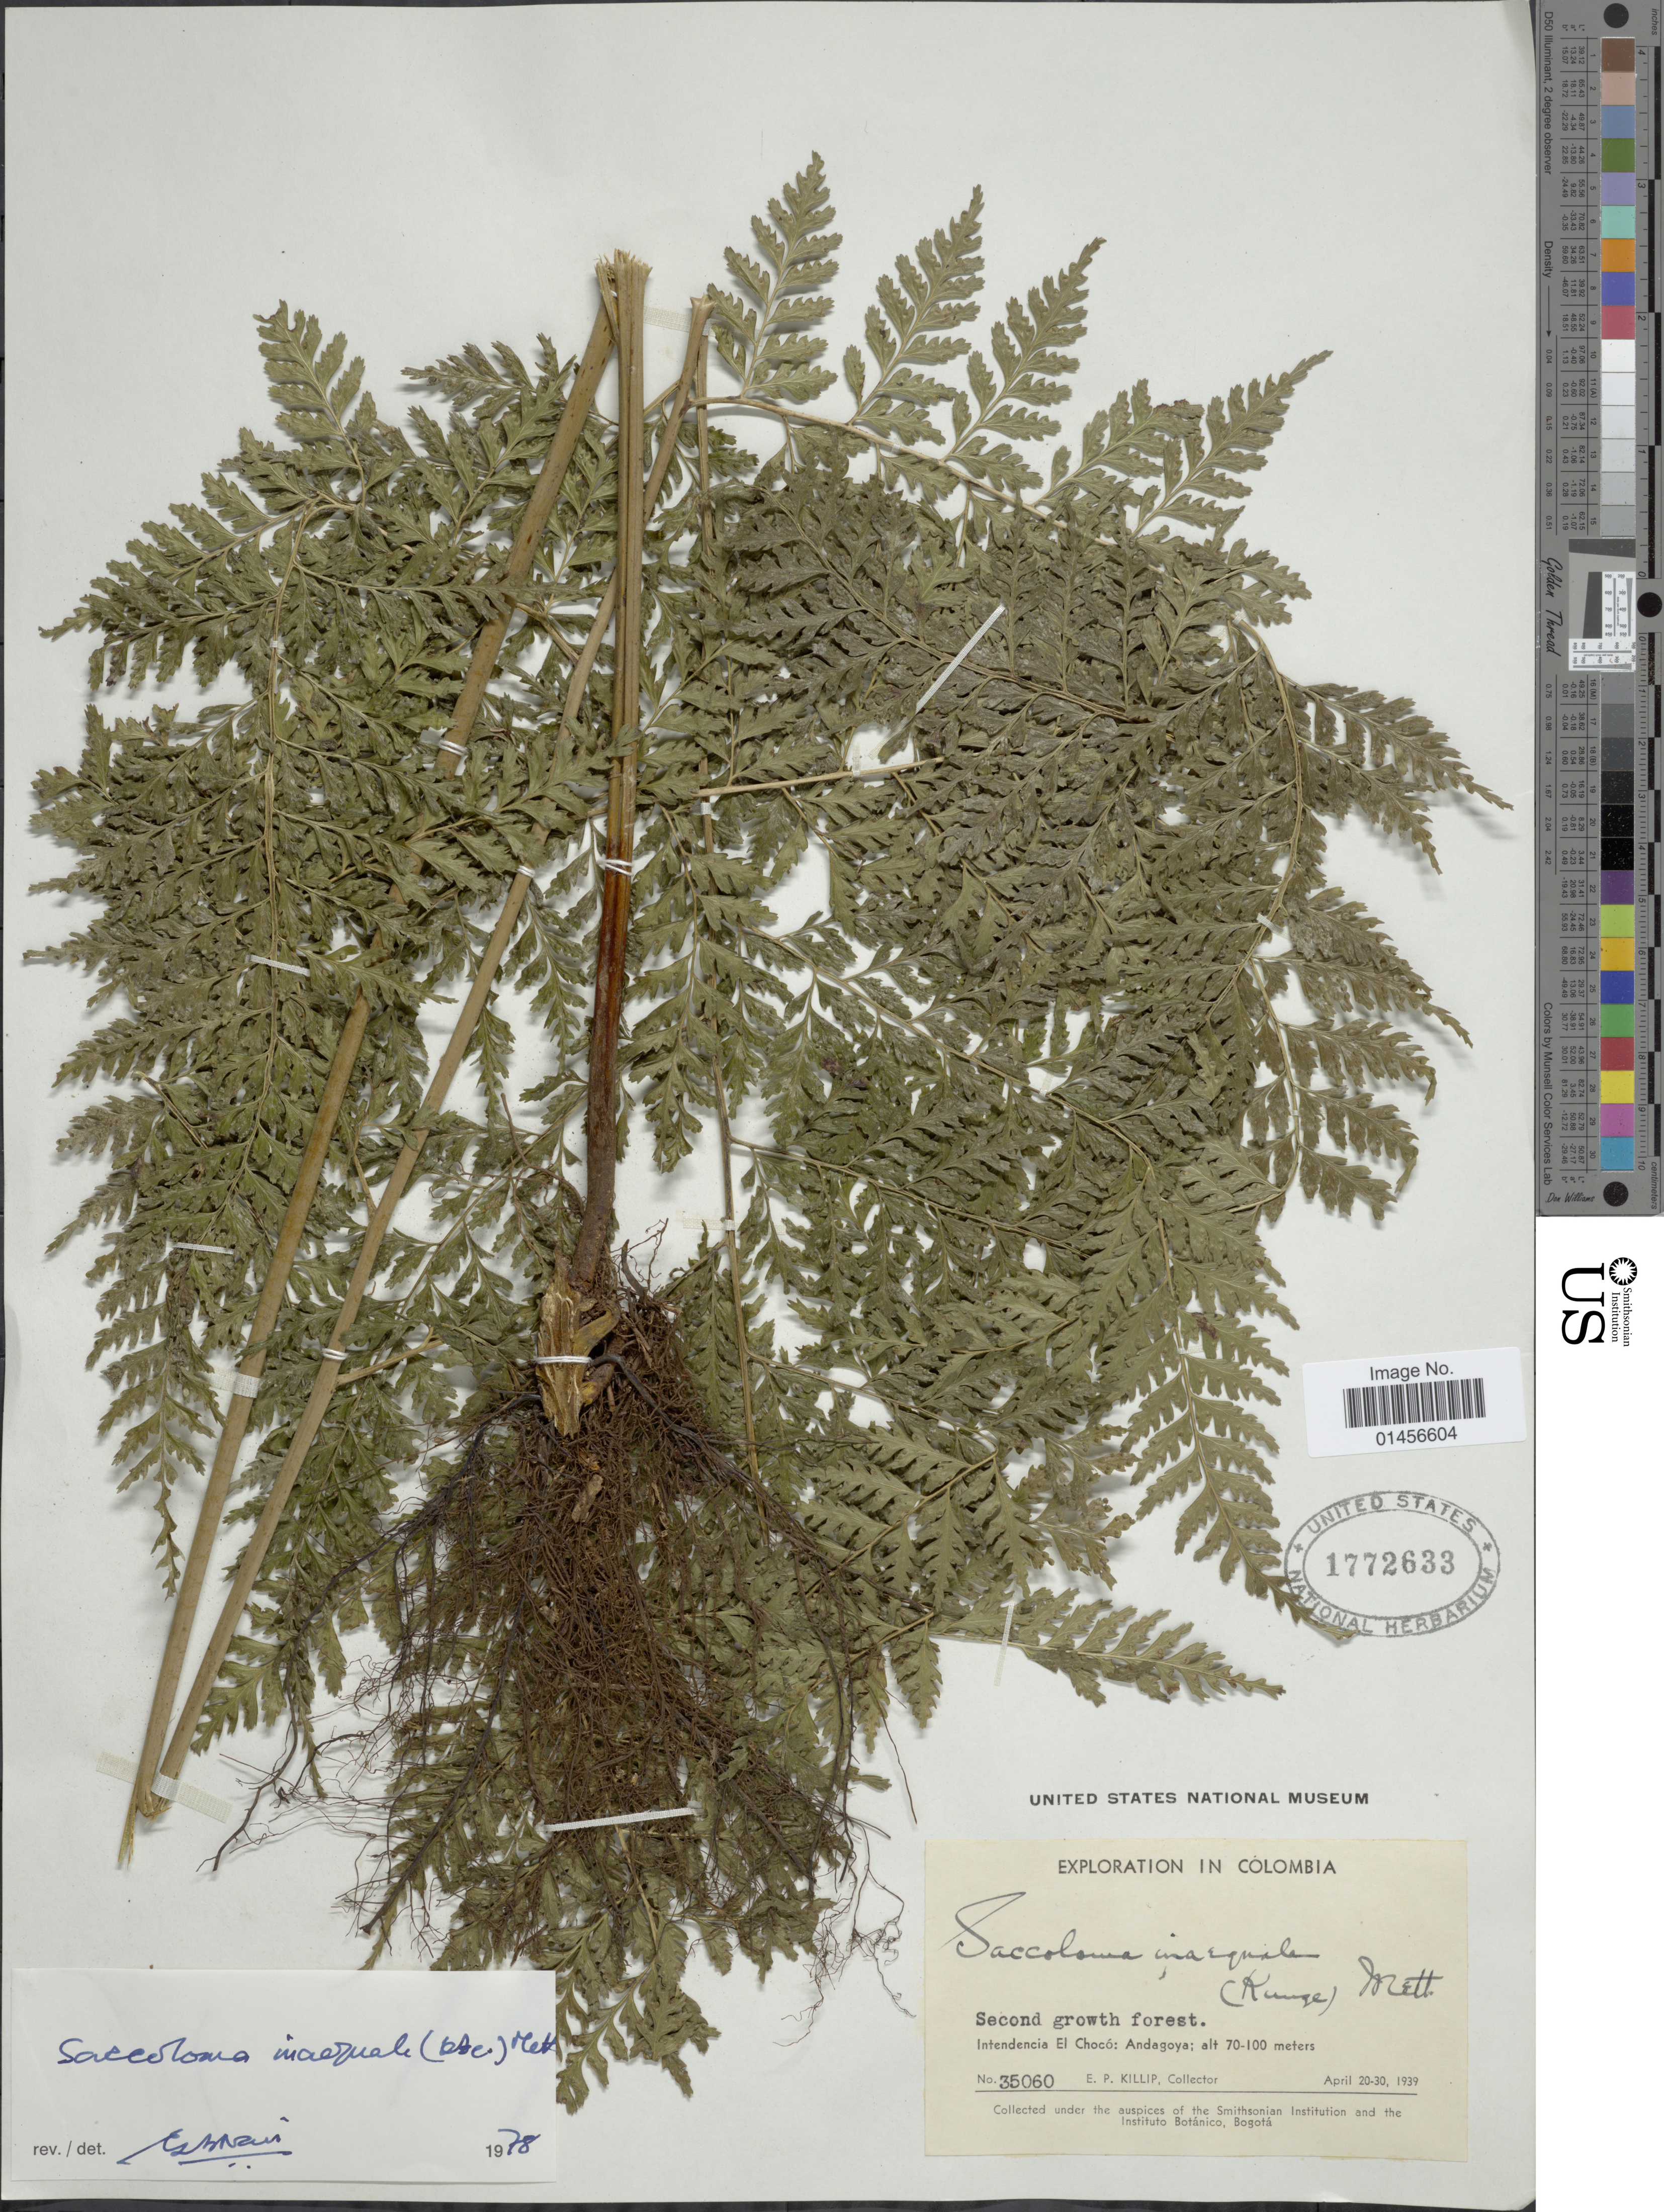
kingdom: Plantae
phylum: Tracheophyta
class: Polypodiopsida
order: Polypodiales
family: Saccolomataceae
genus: Saccoloma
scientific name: Saccoloma inaequale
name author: (Kunze) Mett.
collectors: E. P. Killip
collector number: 35060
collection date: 1939-04-20/1939-04-30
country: Colombia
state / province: Chocó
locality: Intendencia El Chocó: Andagoya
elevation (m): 70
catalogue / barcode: US 1772633